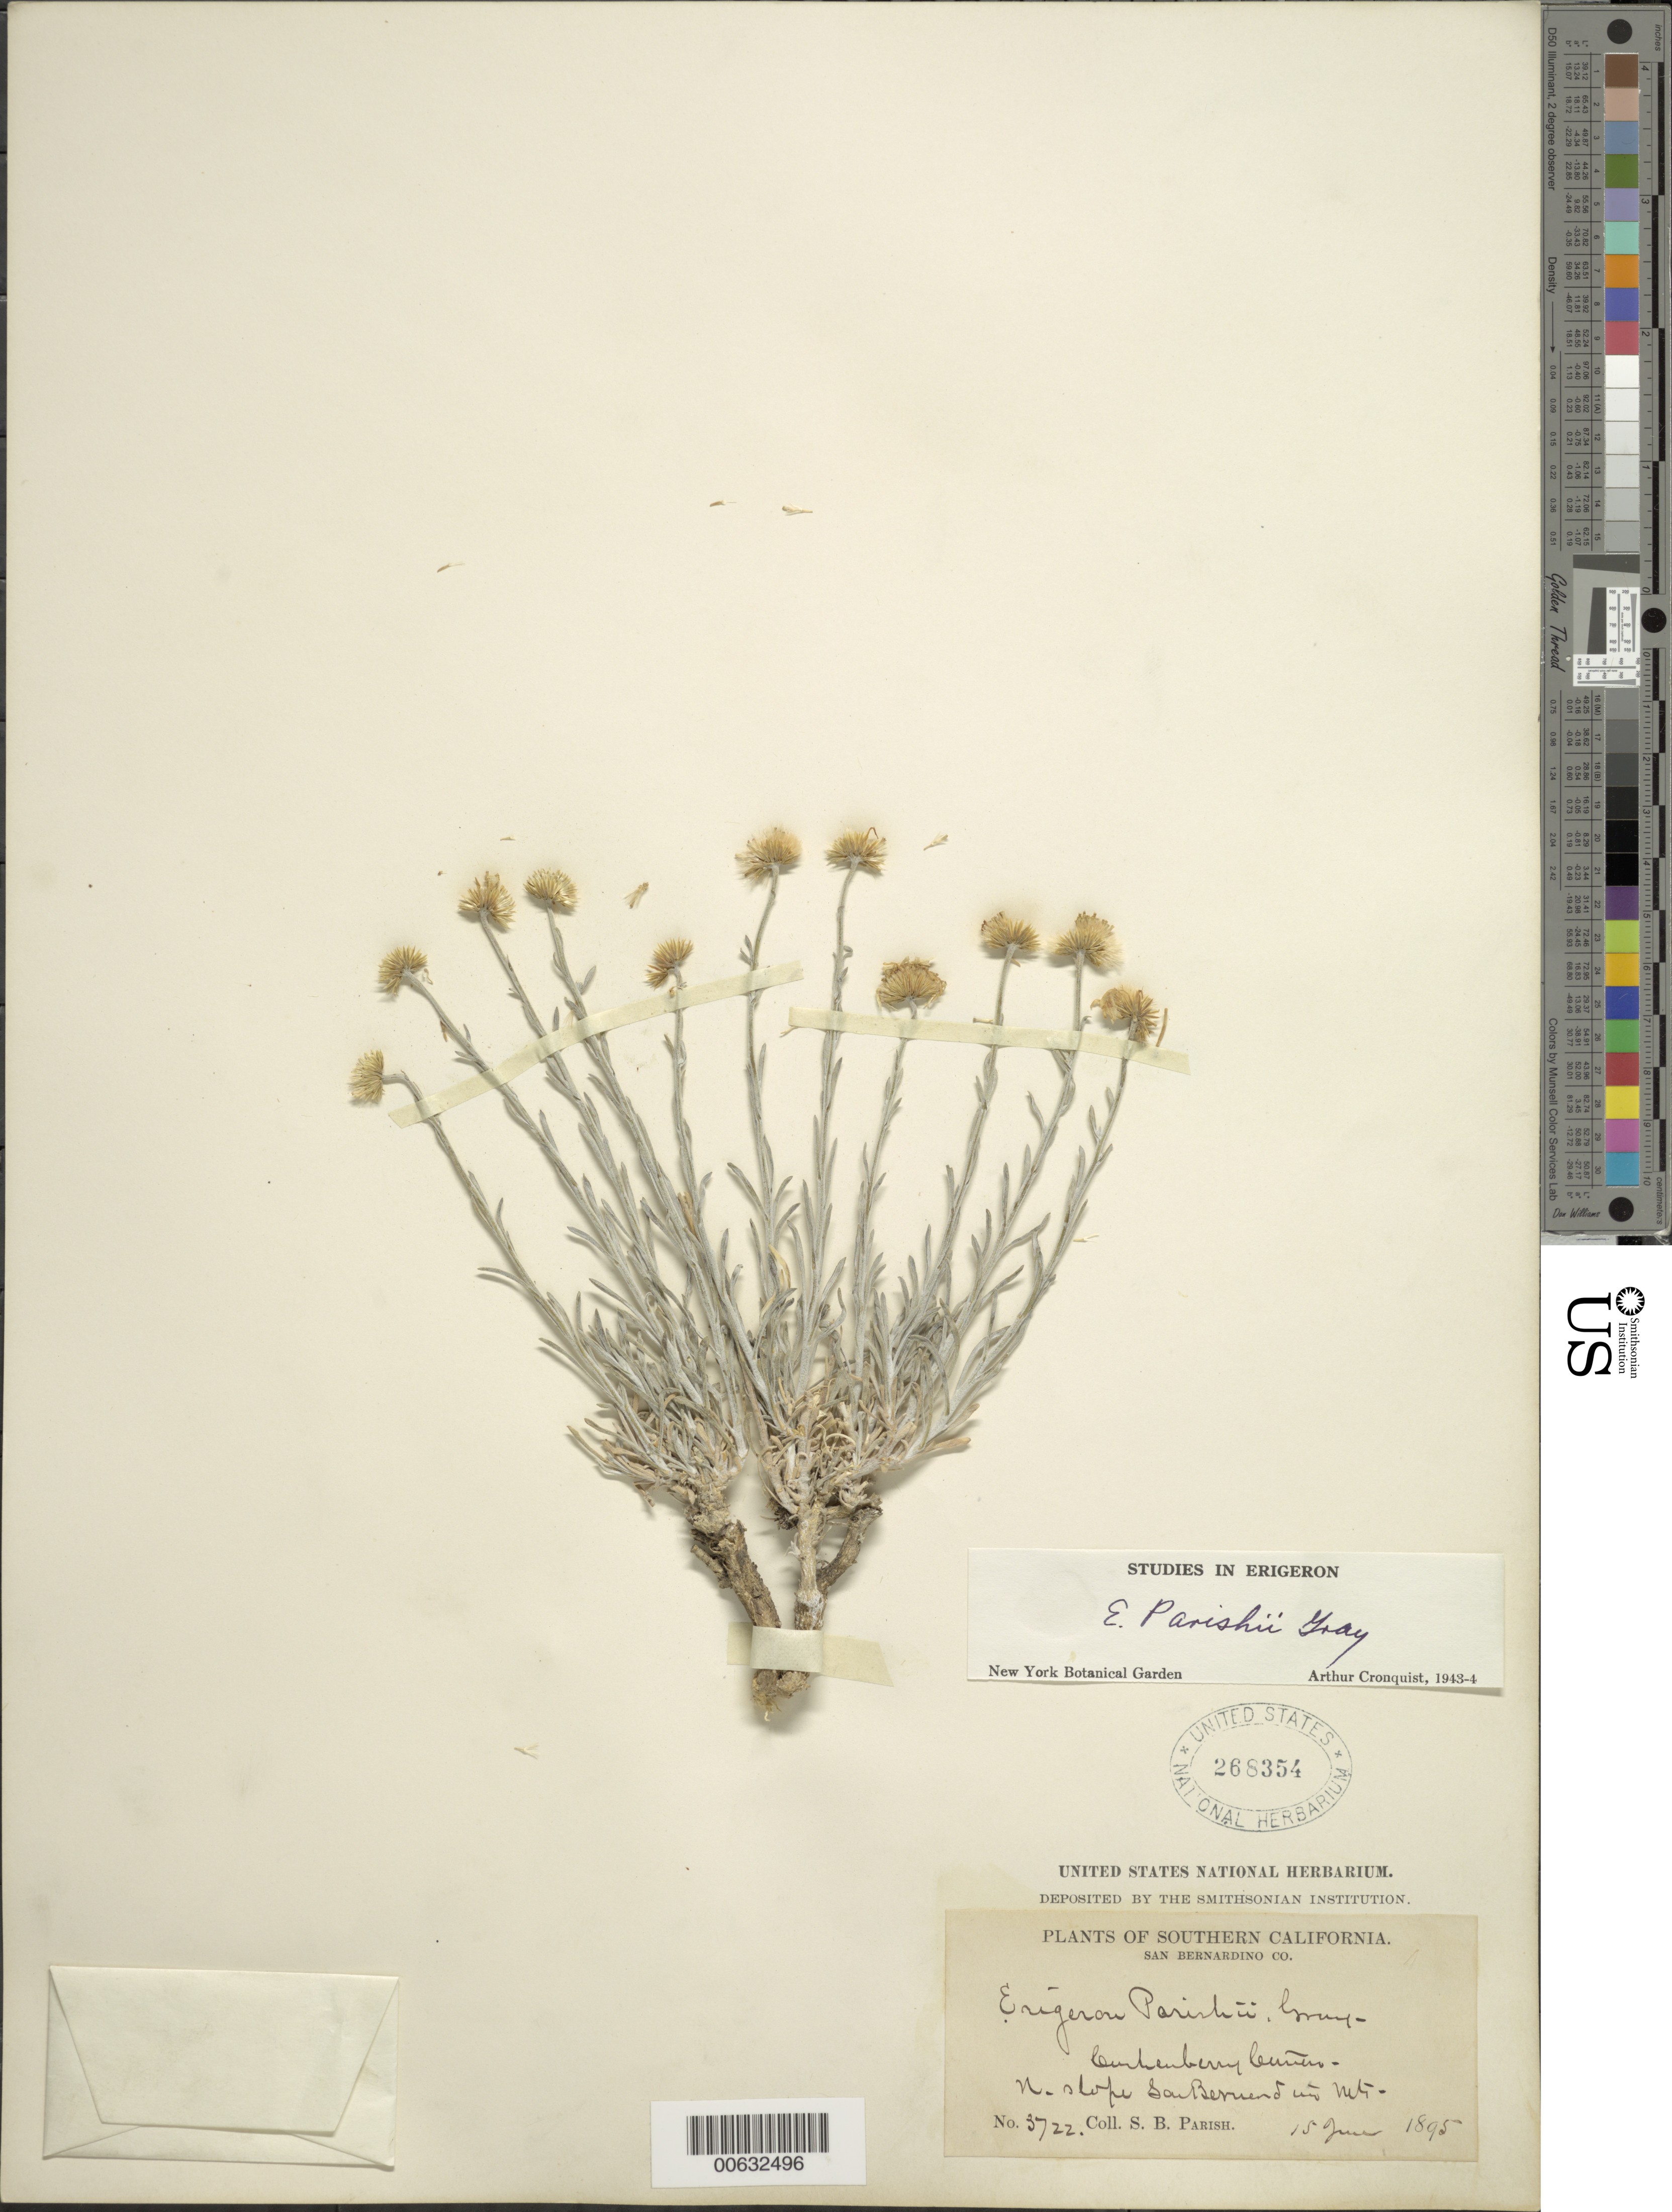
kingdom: Plantae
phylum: Tracheophyta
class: Magnoliopsida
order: Asterales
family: Asteraceae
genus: Erigeron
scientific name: Erigeron parishii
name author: A. Gray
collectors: S. B. Parish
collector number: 3722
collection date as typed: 15 Jun 1895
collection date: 1895-06-15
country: United States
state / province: California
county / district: San Bernardino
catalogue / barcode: US 268354